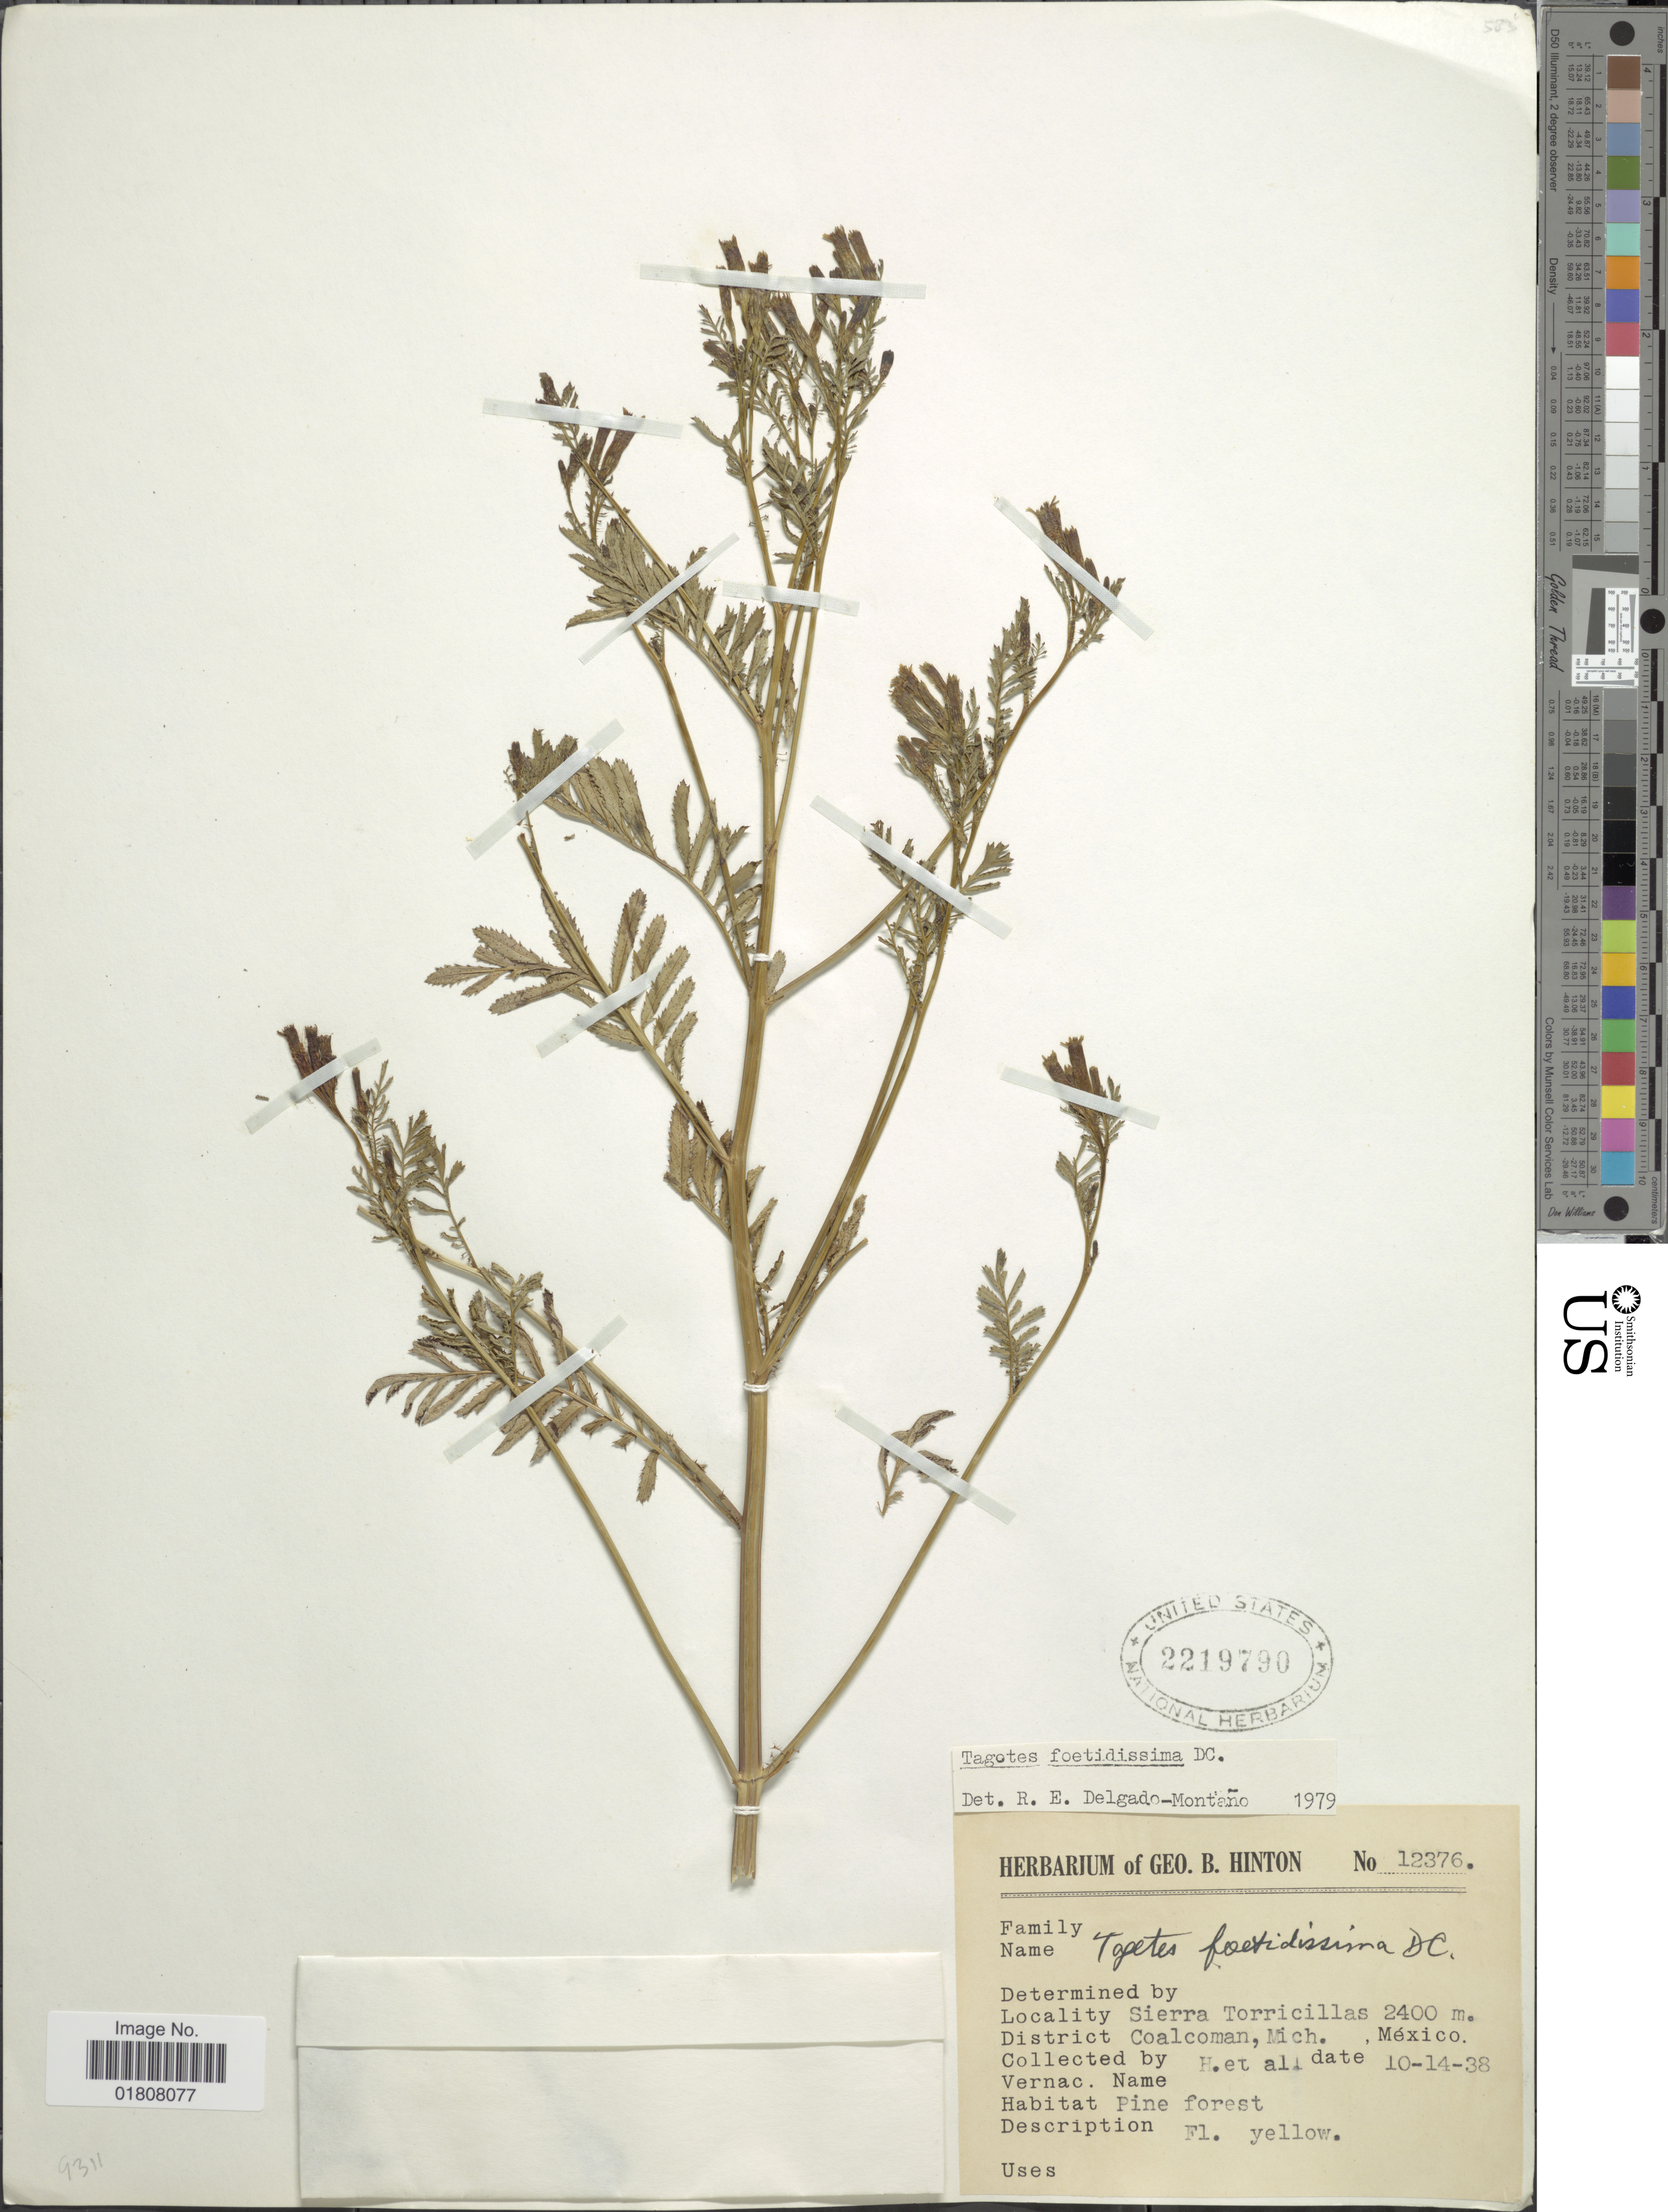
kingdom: Plantae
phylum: Tracheophyta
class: Magnoliopsida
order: Asterales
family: Asteraceae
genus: Tagetes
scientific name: Tagetes foetidissima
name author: DC.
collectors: G. B. Hinton & et al.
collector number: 12376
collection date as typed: Transcribed d/m/y: 14/10/38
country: Mexico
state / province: Michoacán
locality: Sierra Torricillas, District Coalcoman, Mich.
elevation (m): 2400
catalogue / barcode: US 2219790